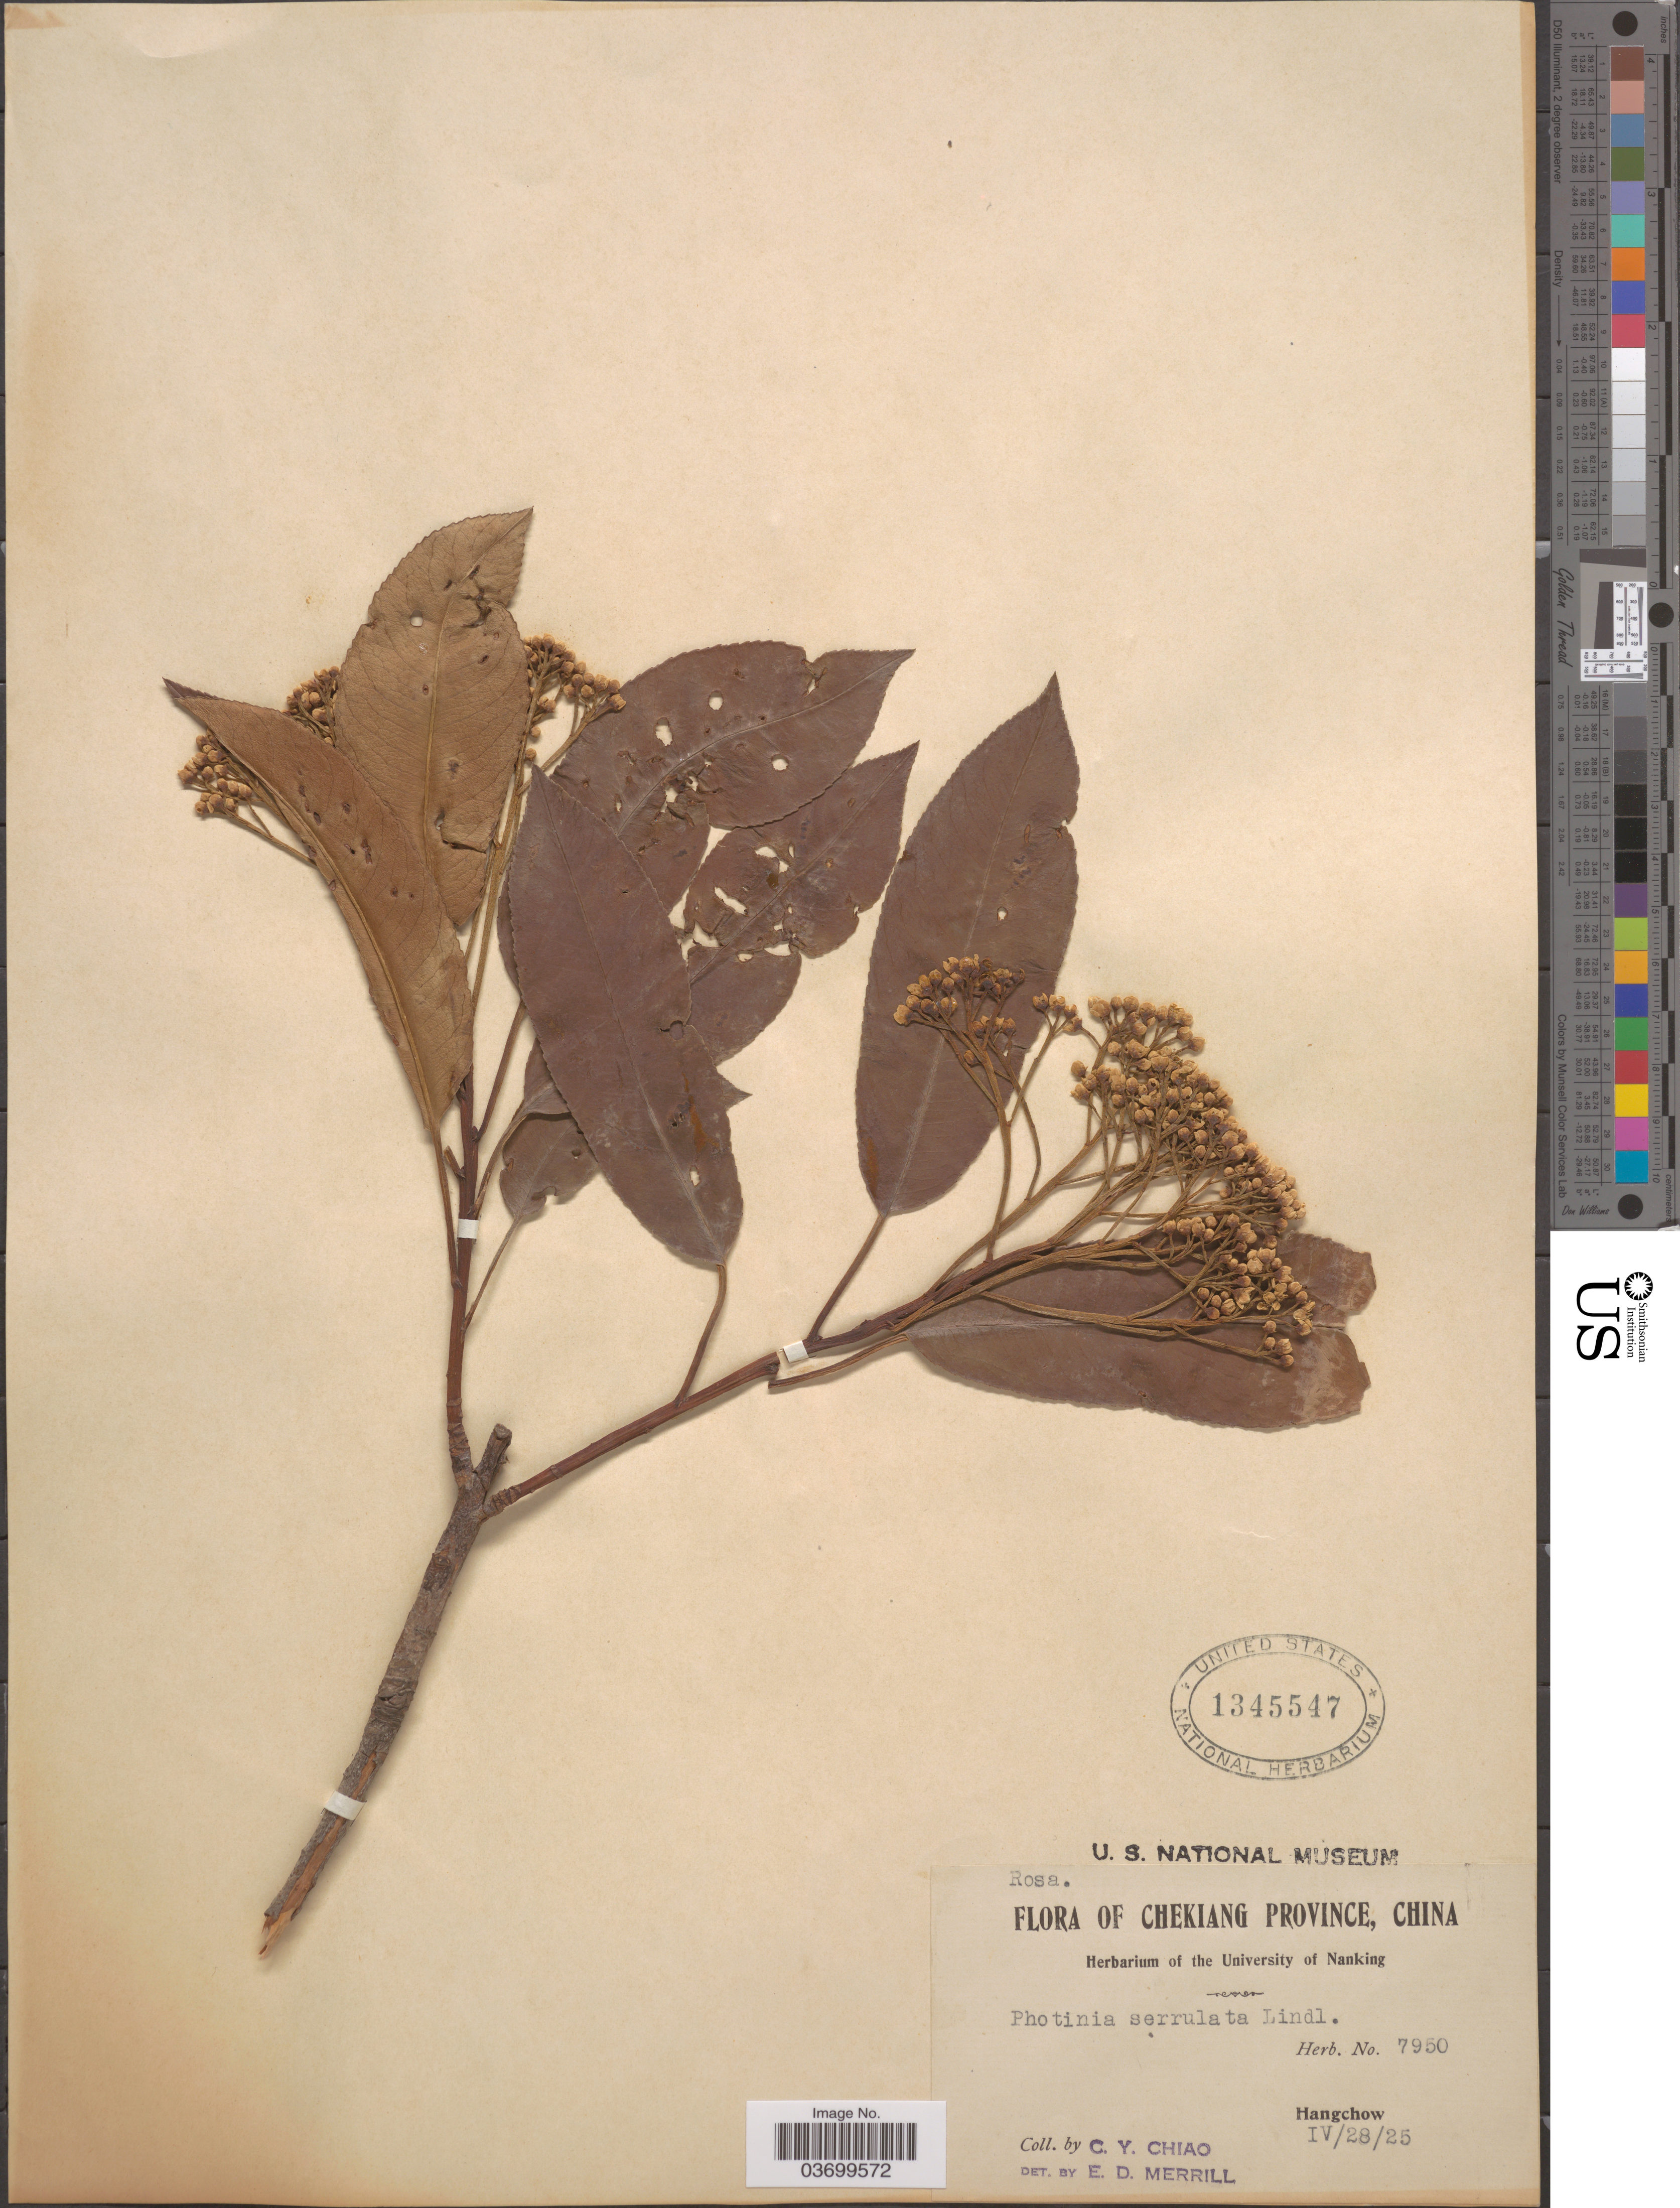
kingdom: Plantae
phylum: Tracheophyta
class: Magnoliopsida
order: Rosales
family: Rosaceae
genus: Photinia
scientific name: Photinia serrulata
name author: Franch. & Sav.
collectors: C. Y. Chiao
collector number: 7950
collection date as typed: Transcribed d/m/y: 28/4/25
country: China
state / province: Zhejiang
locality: Chekiang Province. Hangchow.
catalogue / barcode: US 1345547